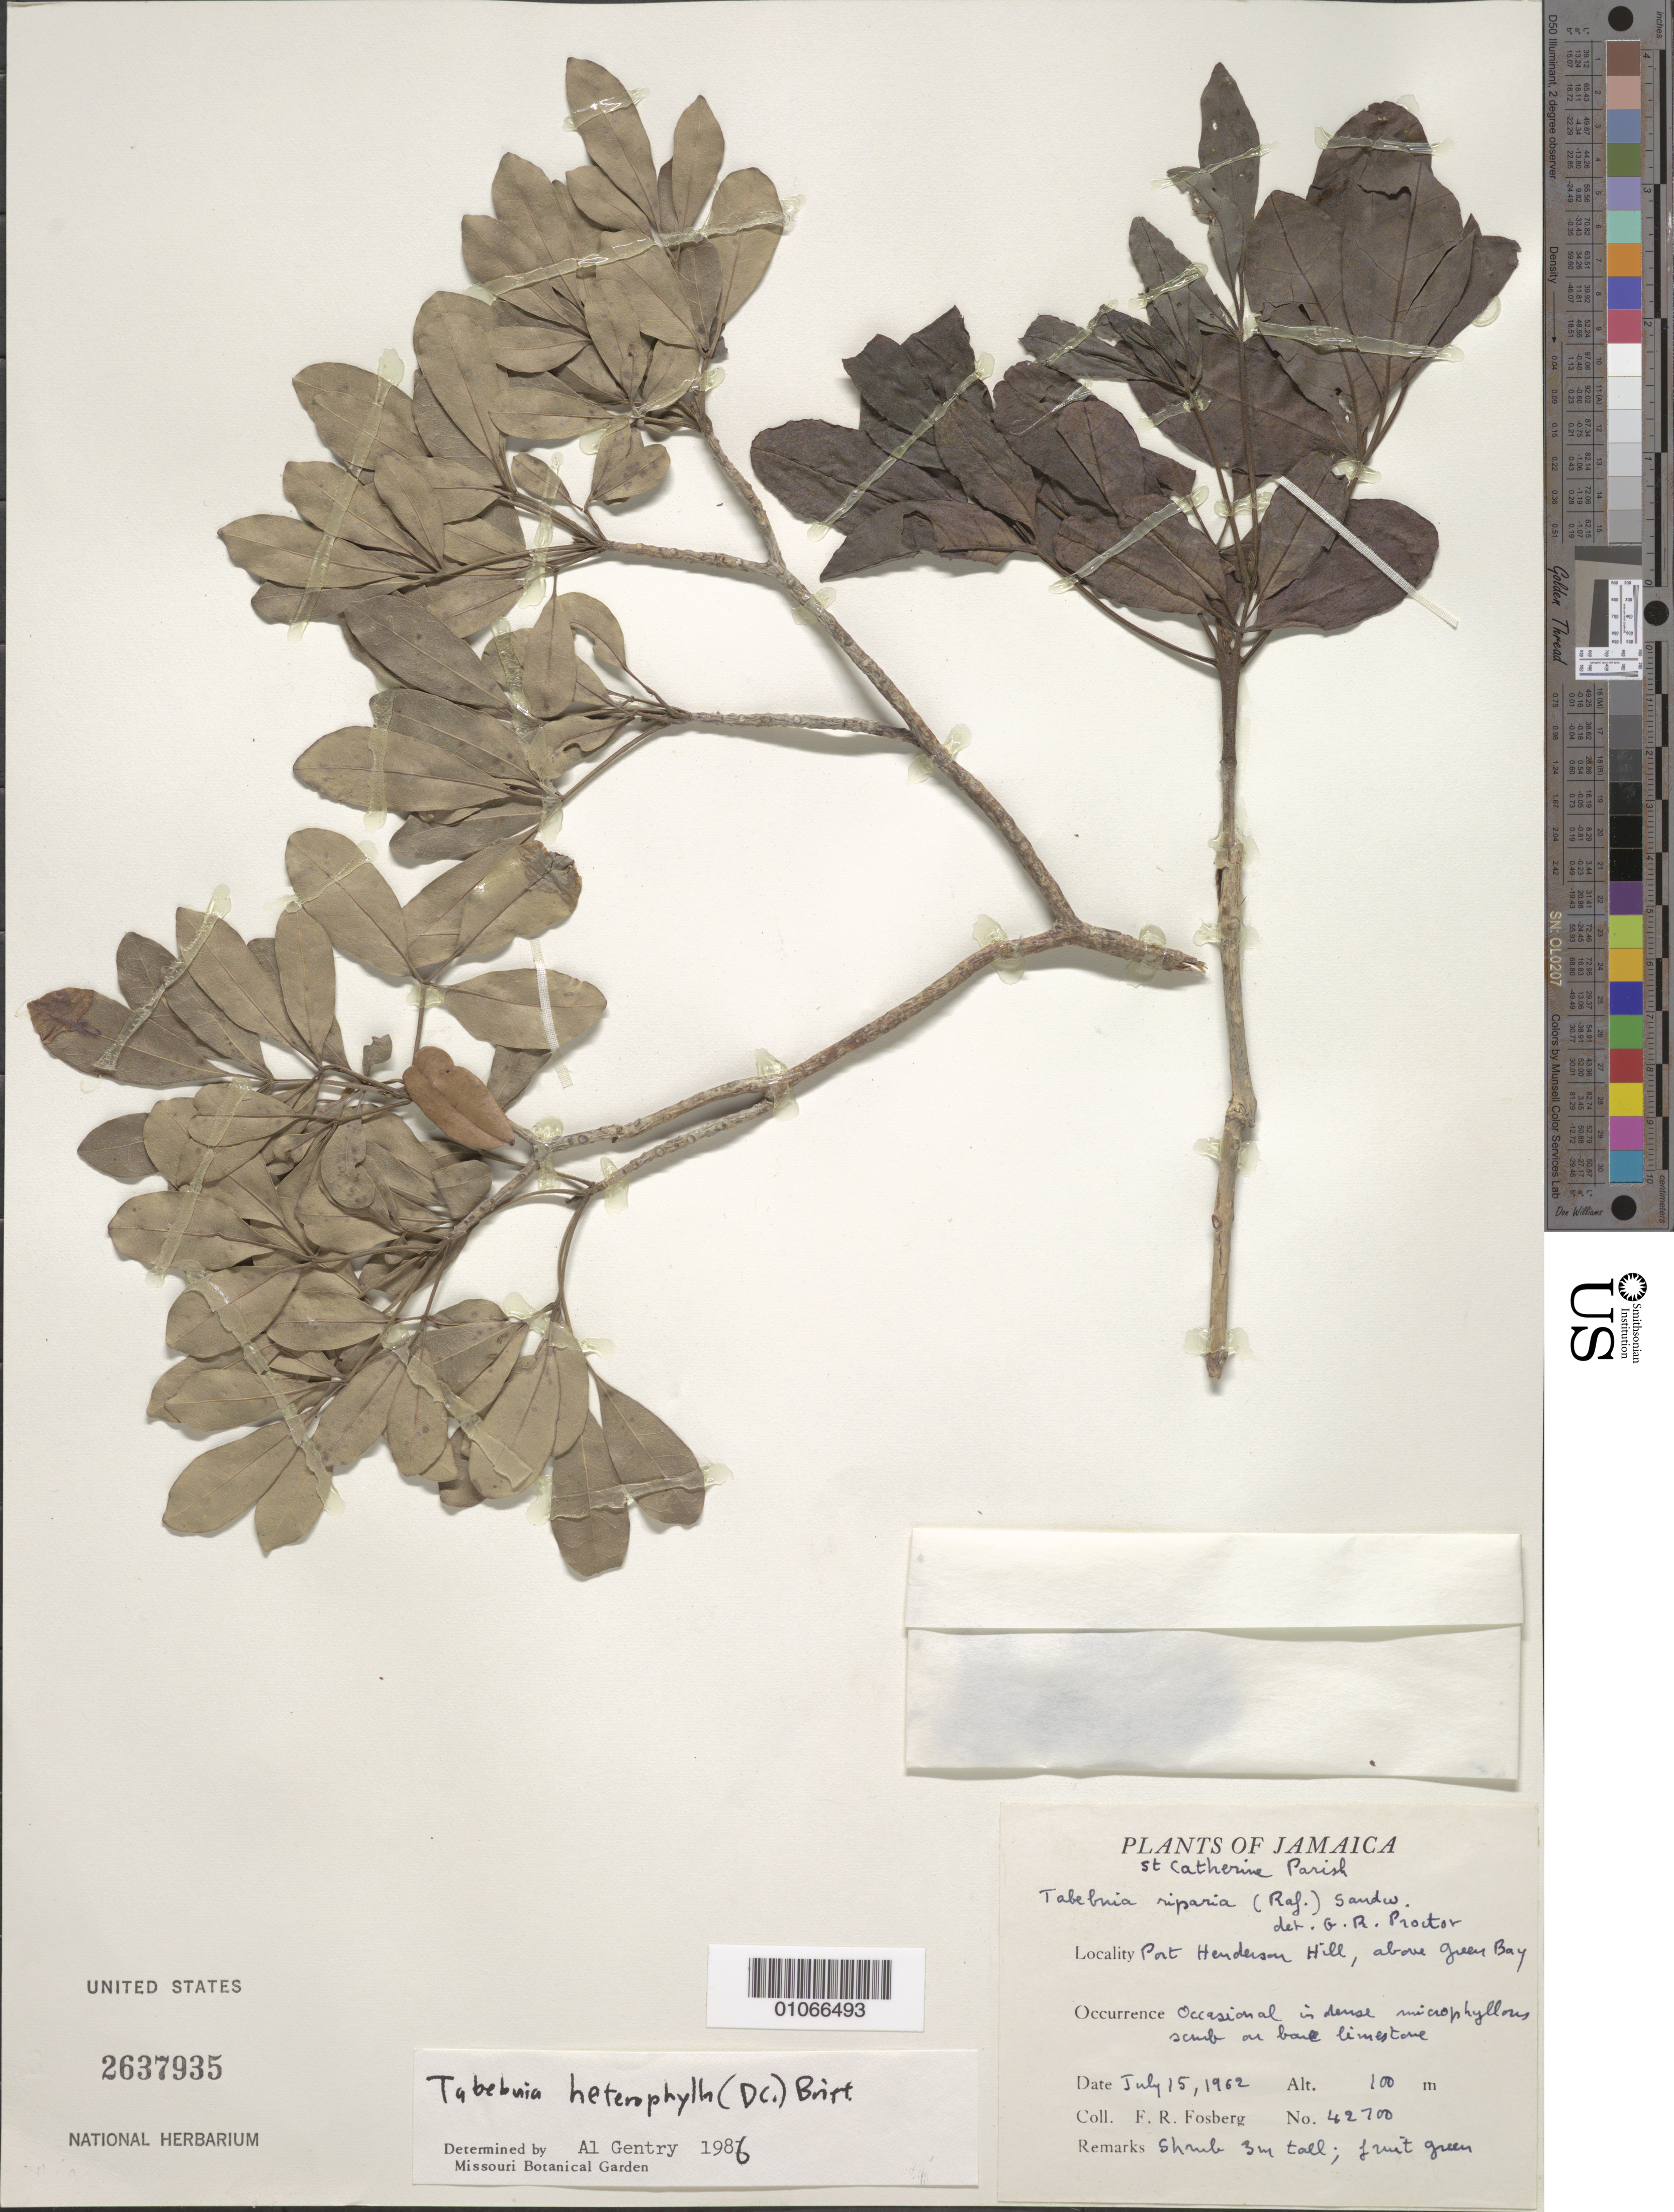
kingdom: Plantae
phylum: Tracheophyta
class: Magnoliopsida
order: Lamiales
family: Bignoniaceae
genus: Tabebuia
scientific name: Tabebuia heterophylla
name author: (DC.) Britton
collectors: F. R. Fosberg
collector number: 42700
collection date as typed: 15 Jul 1962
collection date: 1962-07-15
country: Jamaica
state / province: Saint Catherine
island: Jamaica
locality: Port Henderson Hill, above Green Bay.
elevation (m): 100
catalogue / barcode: US 2637935